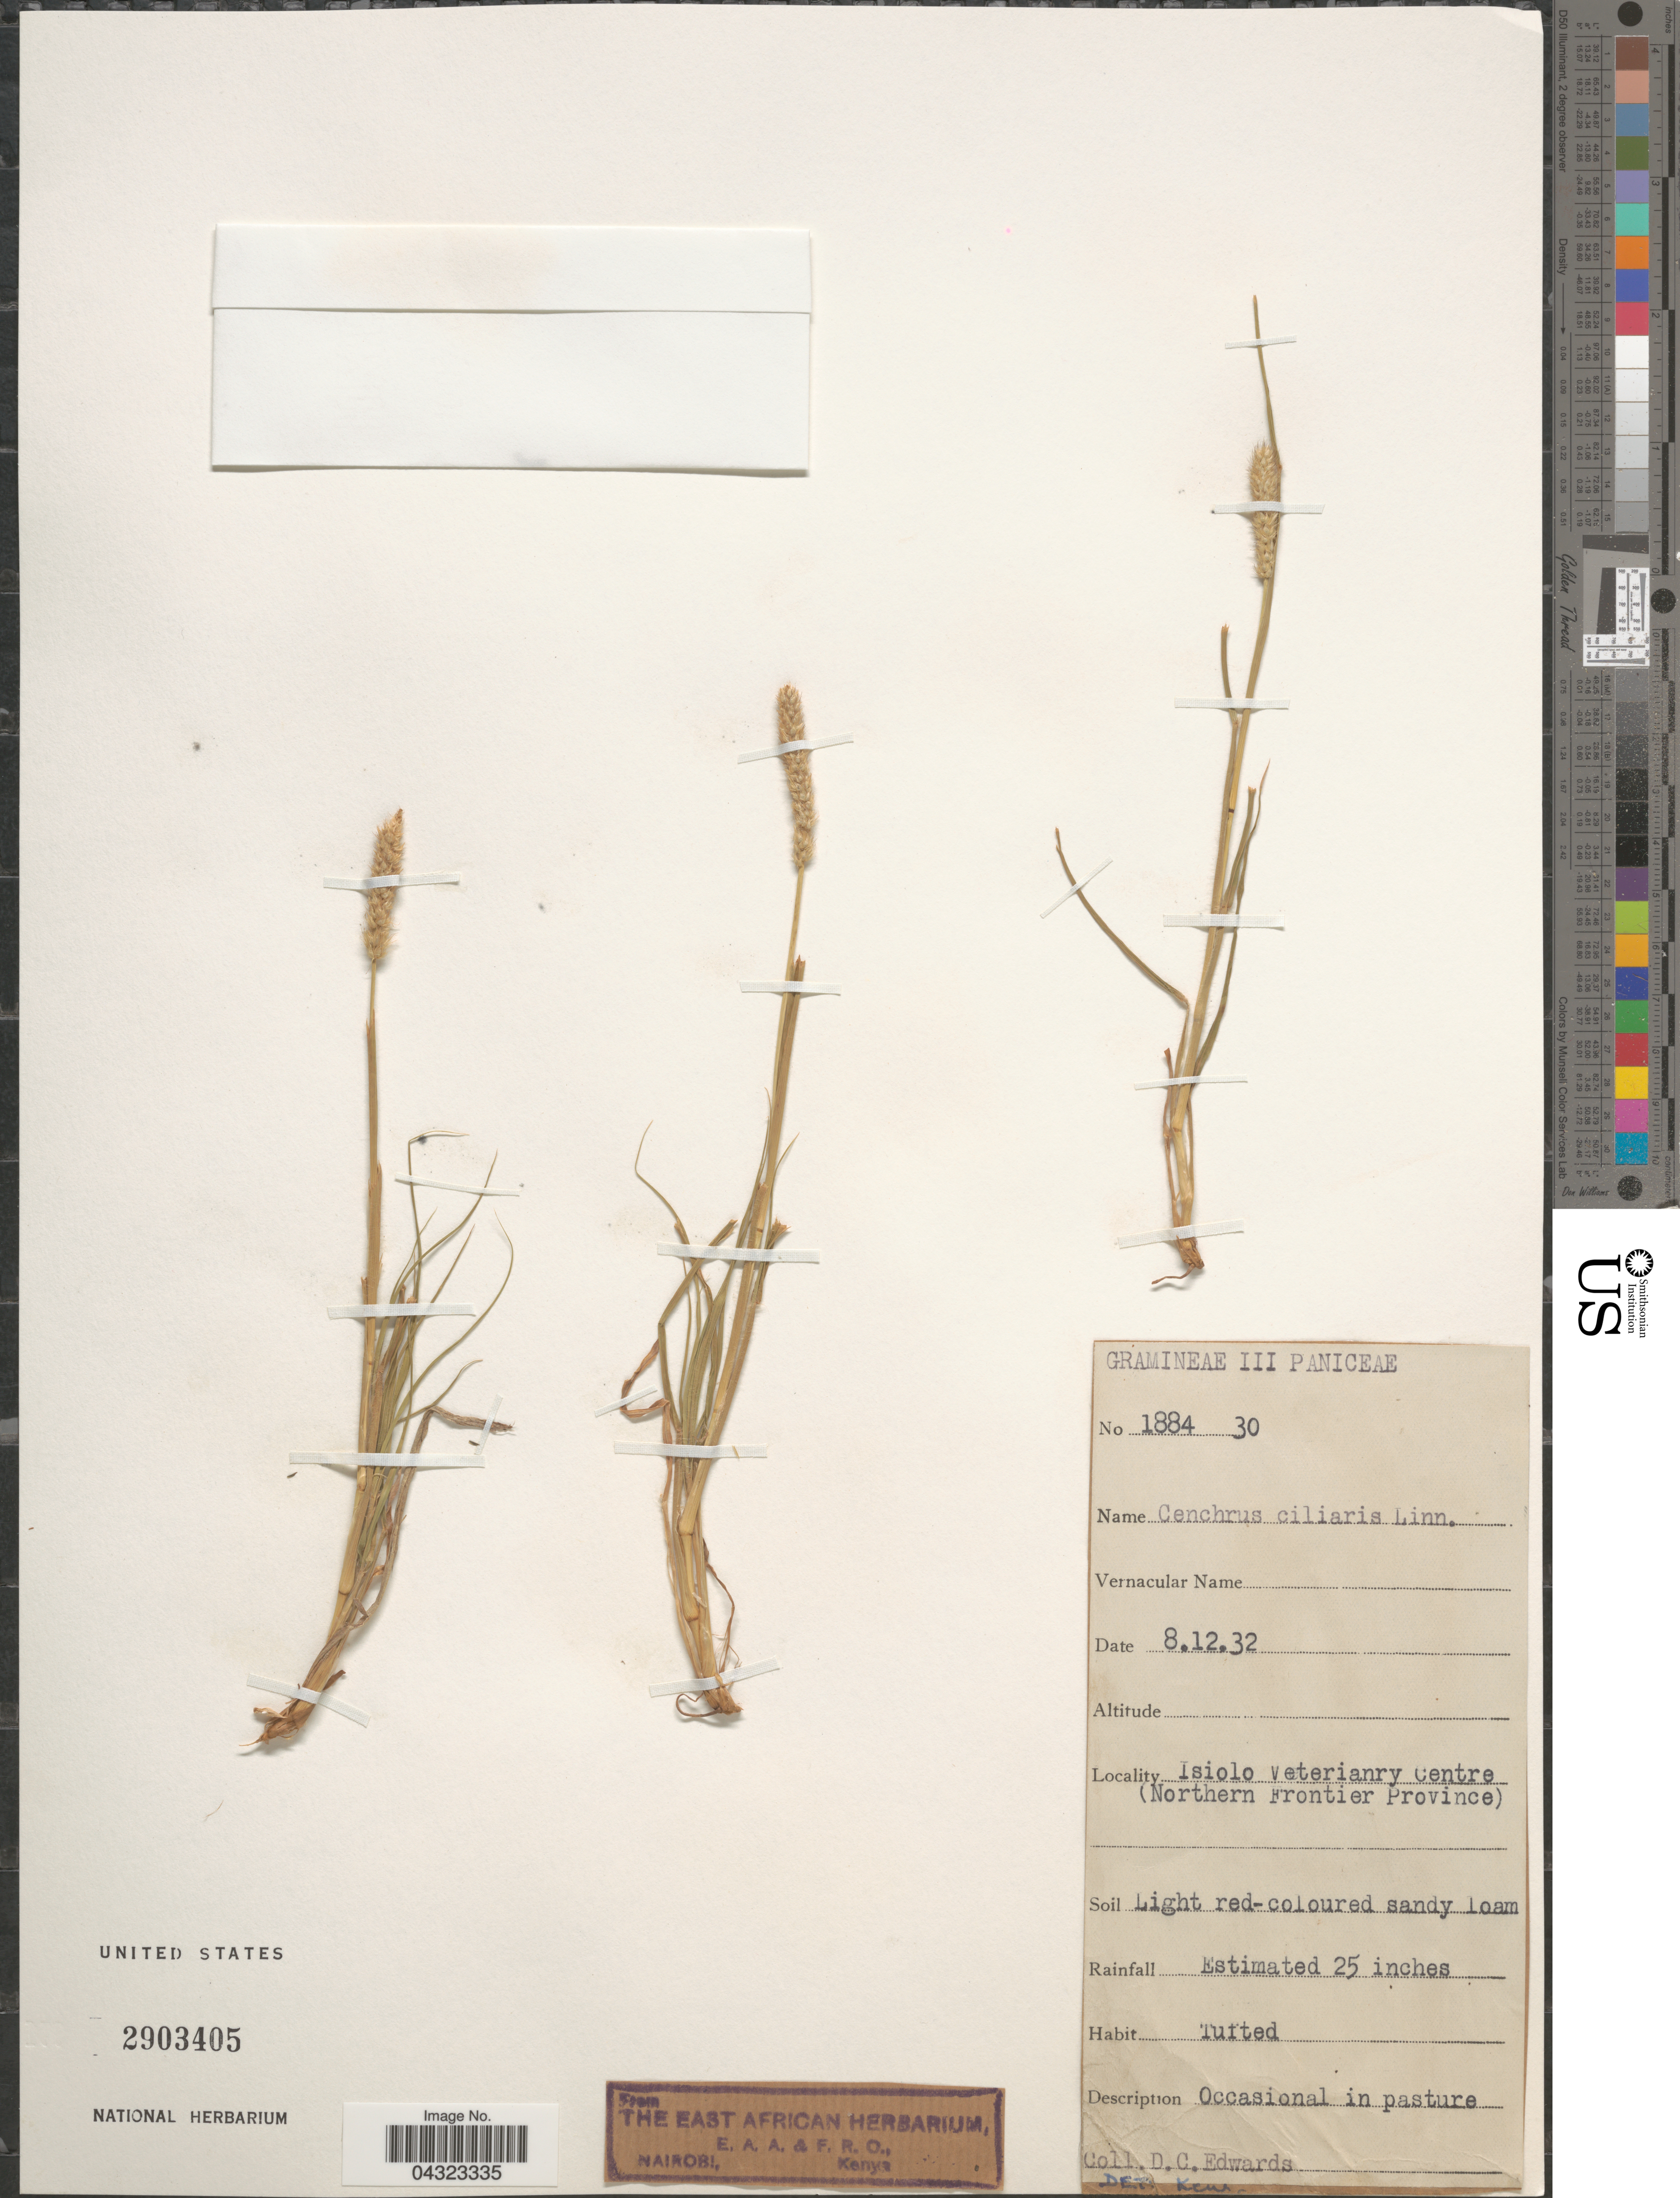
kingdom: Plantae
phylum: Tracheophyta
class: Liliopsida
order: Poales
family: Poaceae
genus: Cenchrus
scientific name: Cenchrus ciliaris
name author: L.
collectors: D. Edwards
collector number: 1884 30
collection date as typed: Transcribed d/m/y: 8/12/32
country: Kenya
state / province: Isiolo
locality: Isiolo Veterianry centre (Northern Frontier Province).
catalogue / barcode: US 2903405